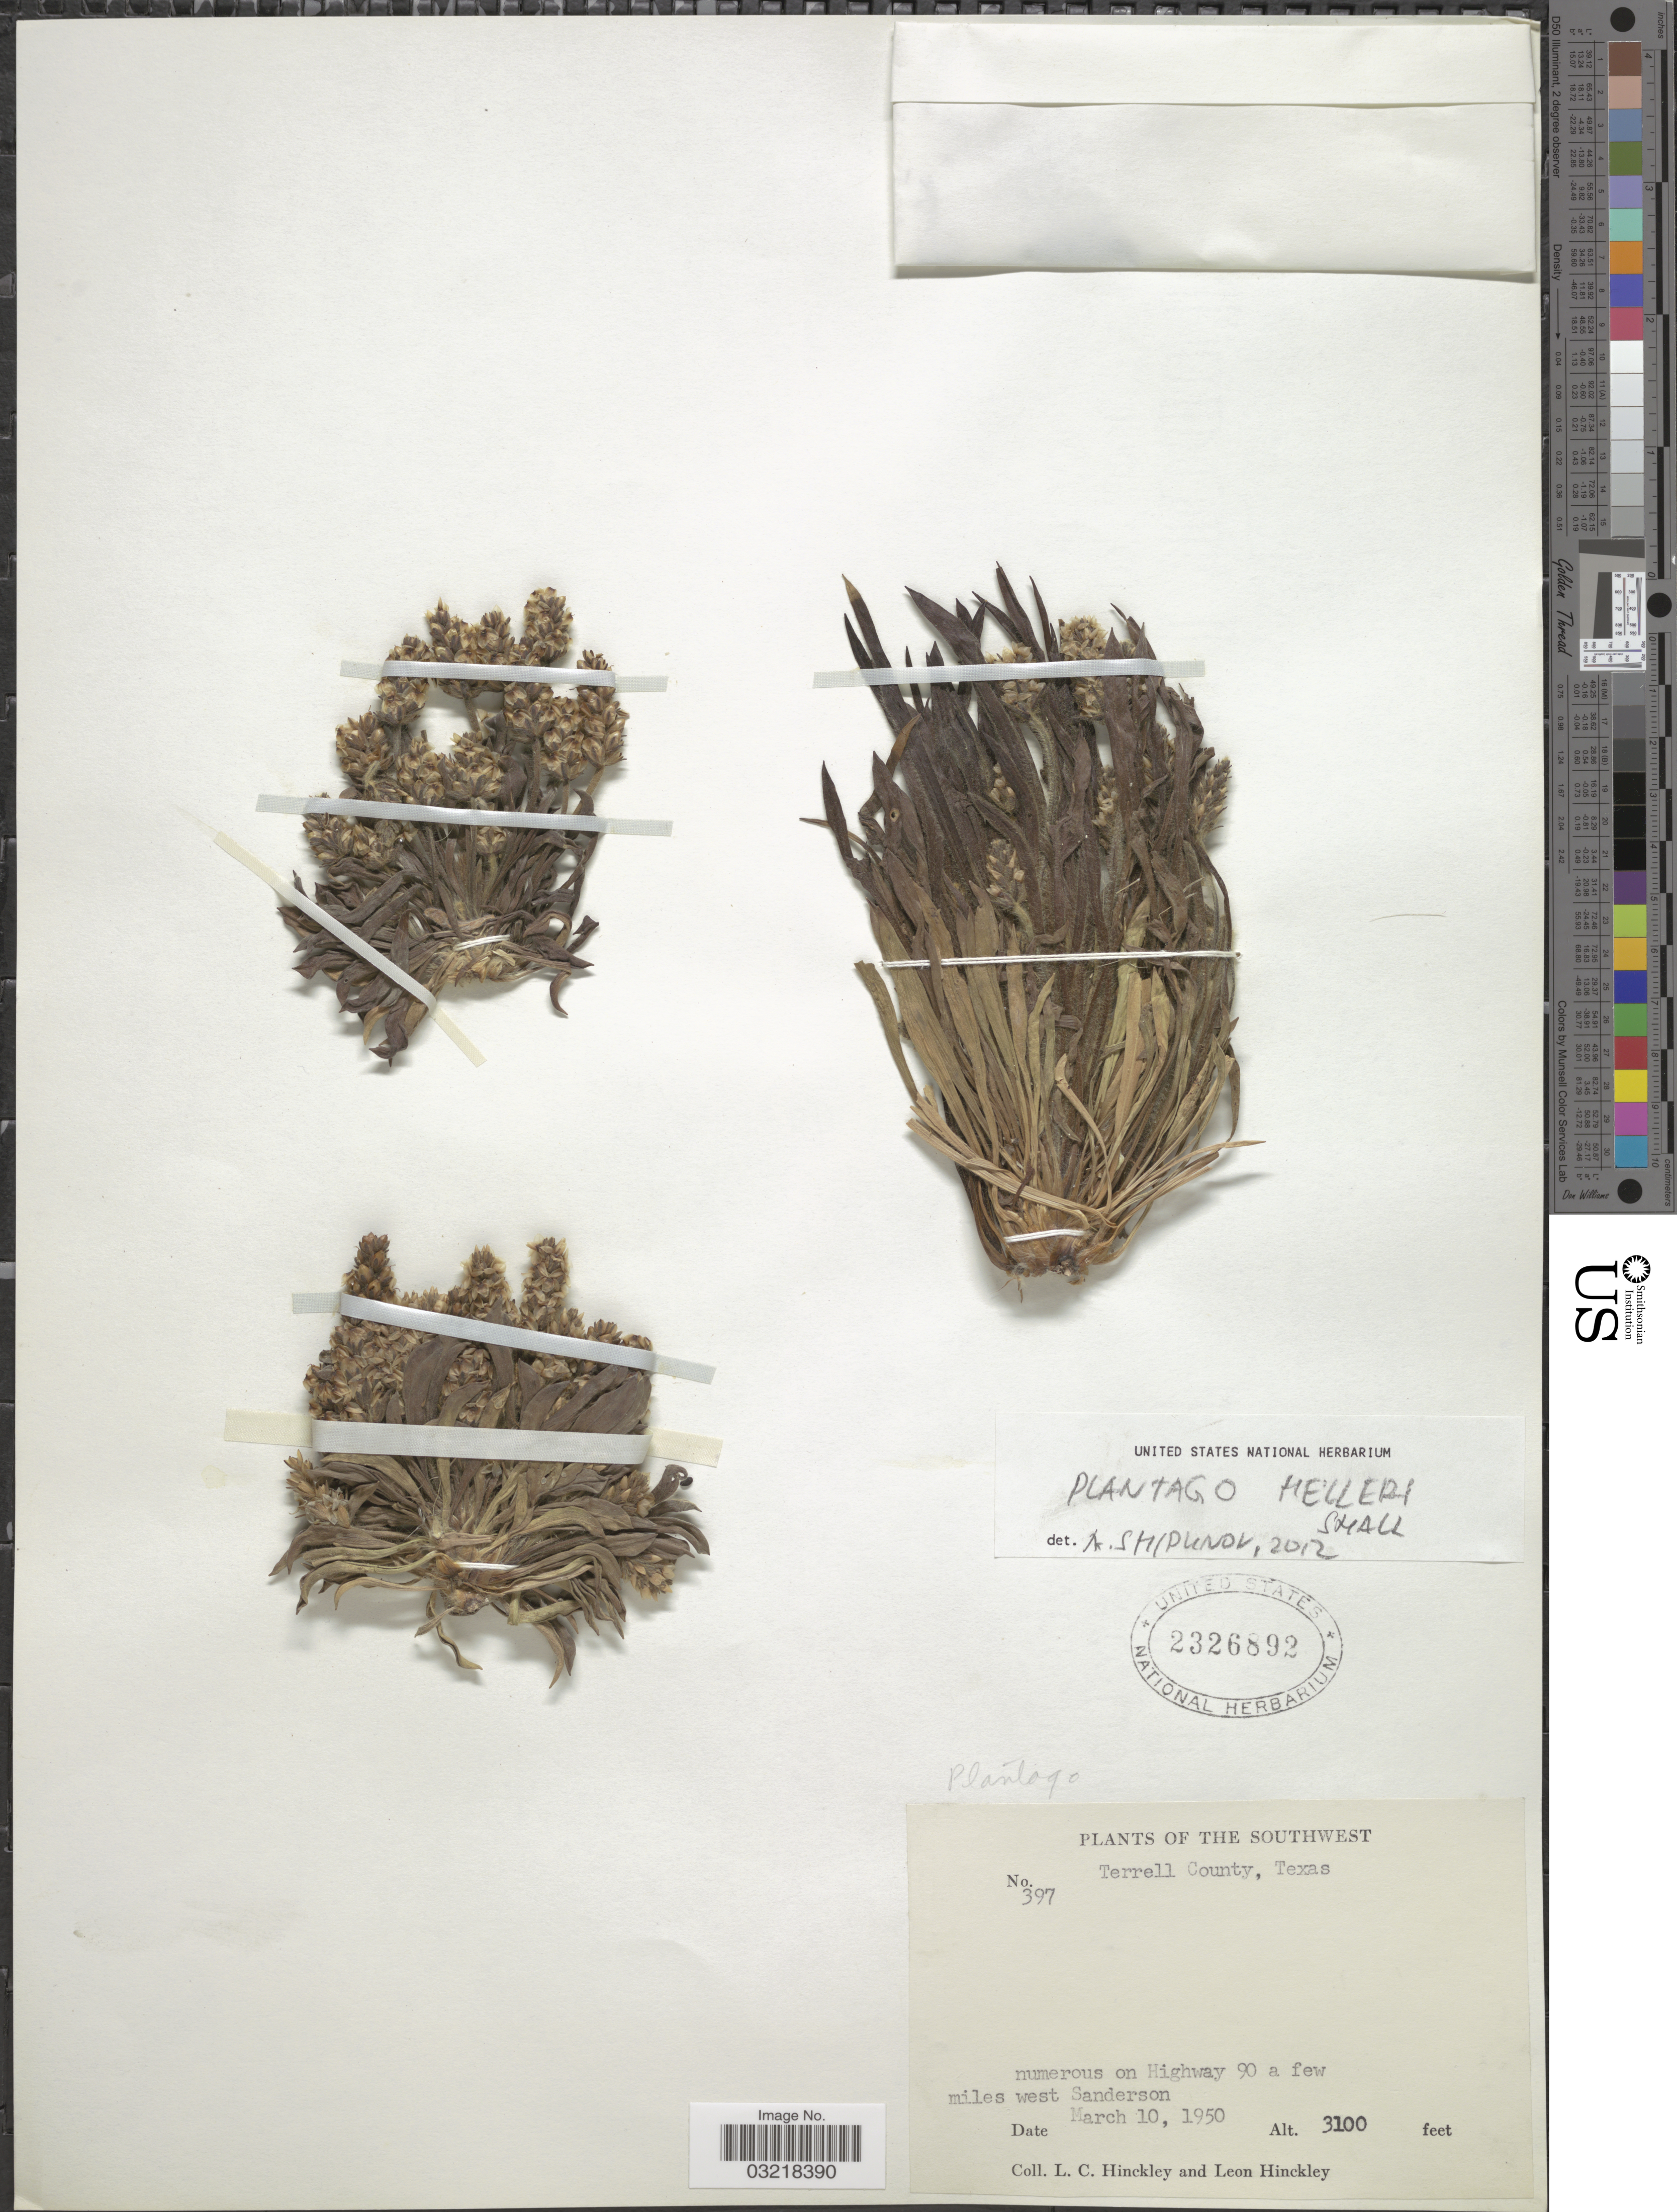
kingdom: Plantae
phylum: Tracheophyta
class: Magnoliopsida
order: Lamiales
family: Plantaginaceae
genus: Plantago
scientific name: Plantago helleri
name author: Small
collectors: L. Hinckley & L. Hinckley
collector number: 397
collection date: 1950-03-10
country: United States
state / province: Texas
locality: The Southwest. Terrell County. Numerous on Highway 90 a few miles west Sanderson.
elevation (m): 945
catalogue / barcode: US 2326892